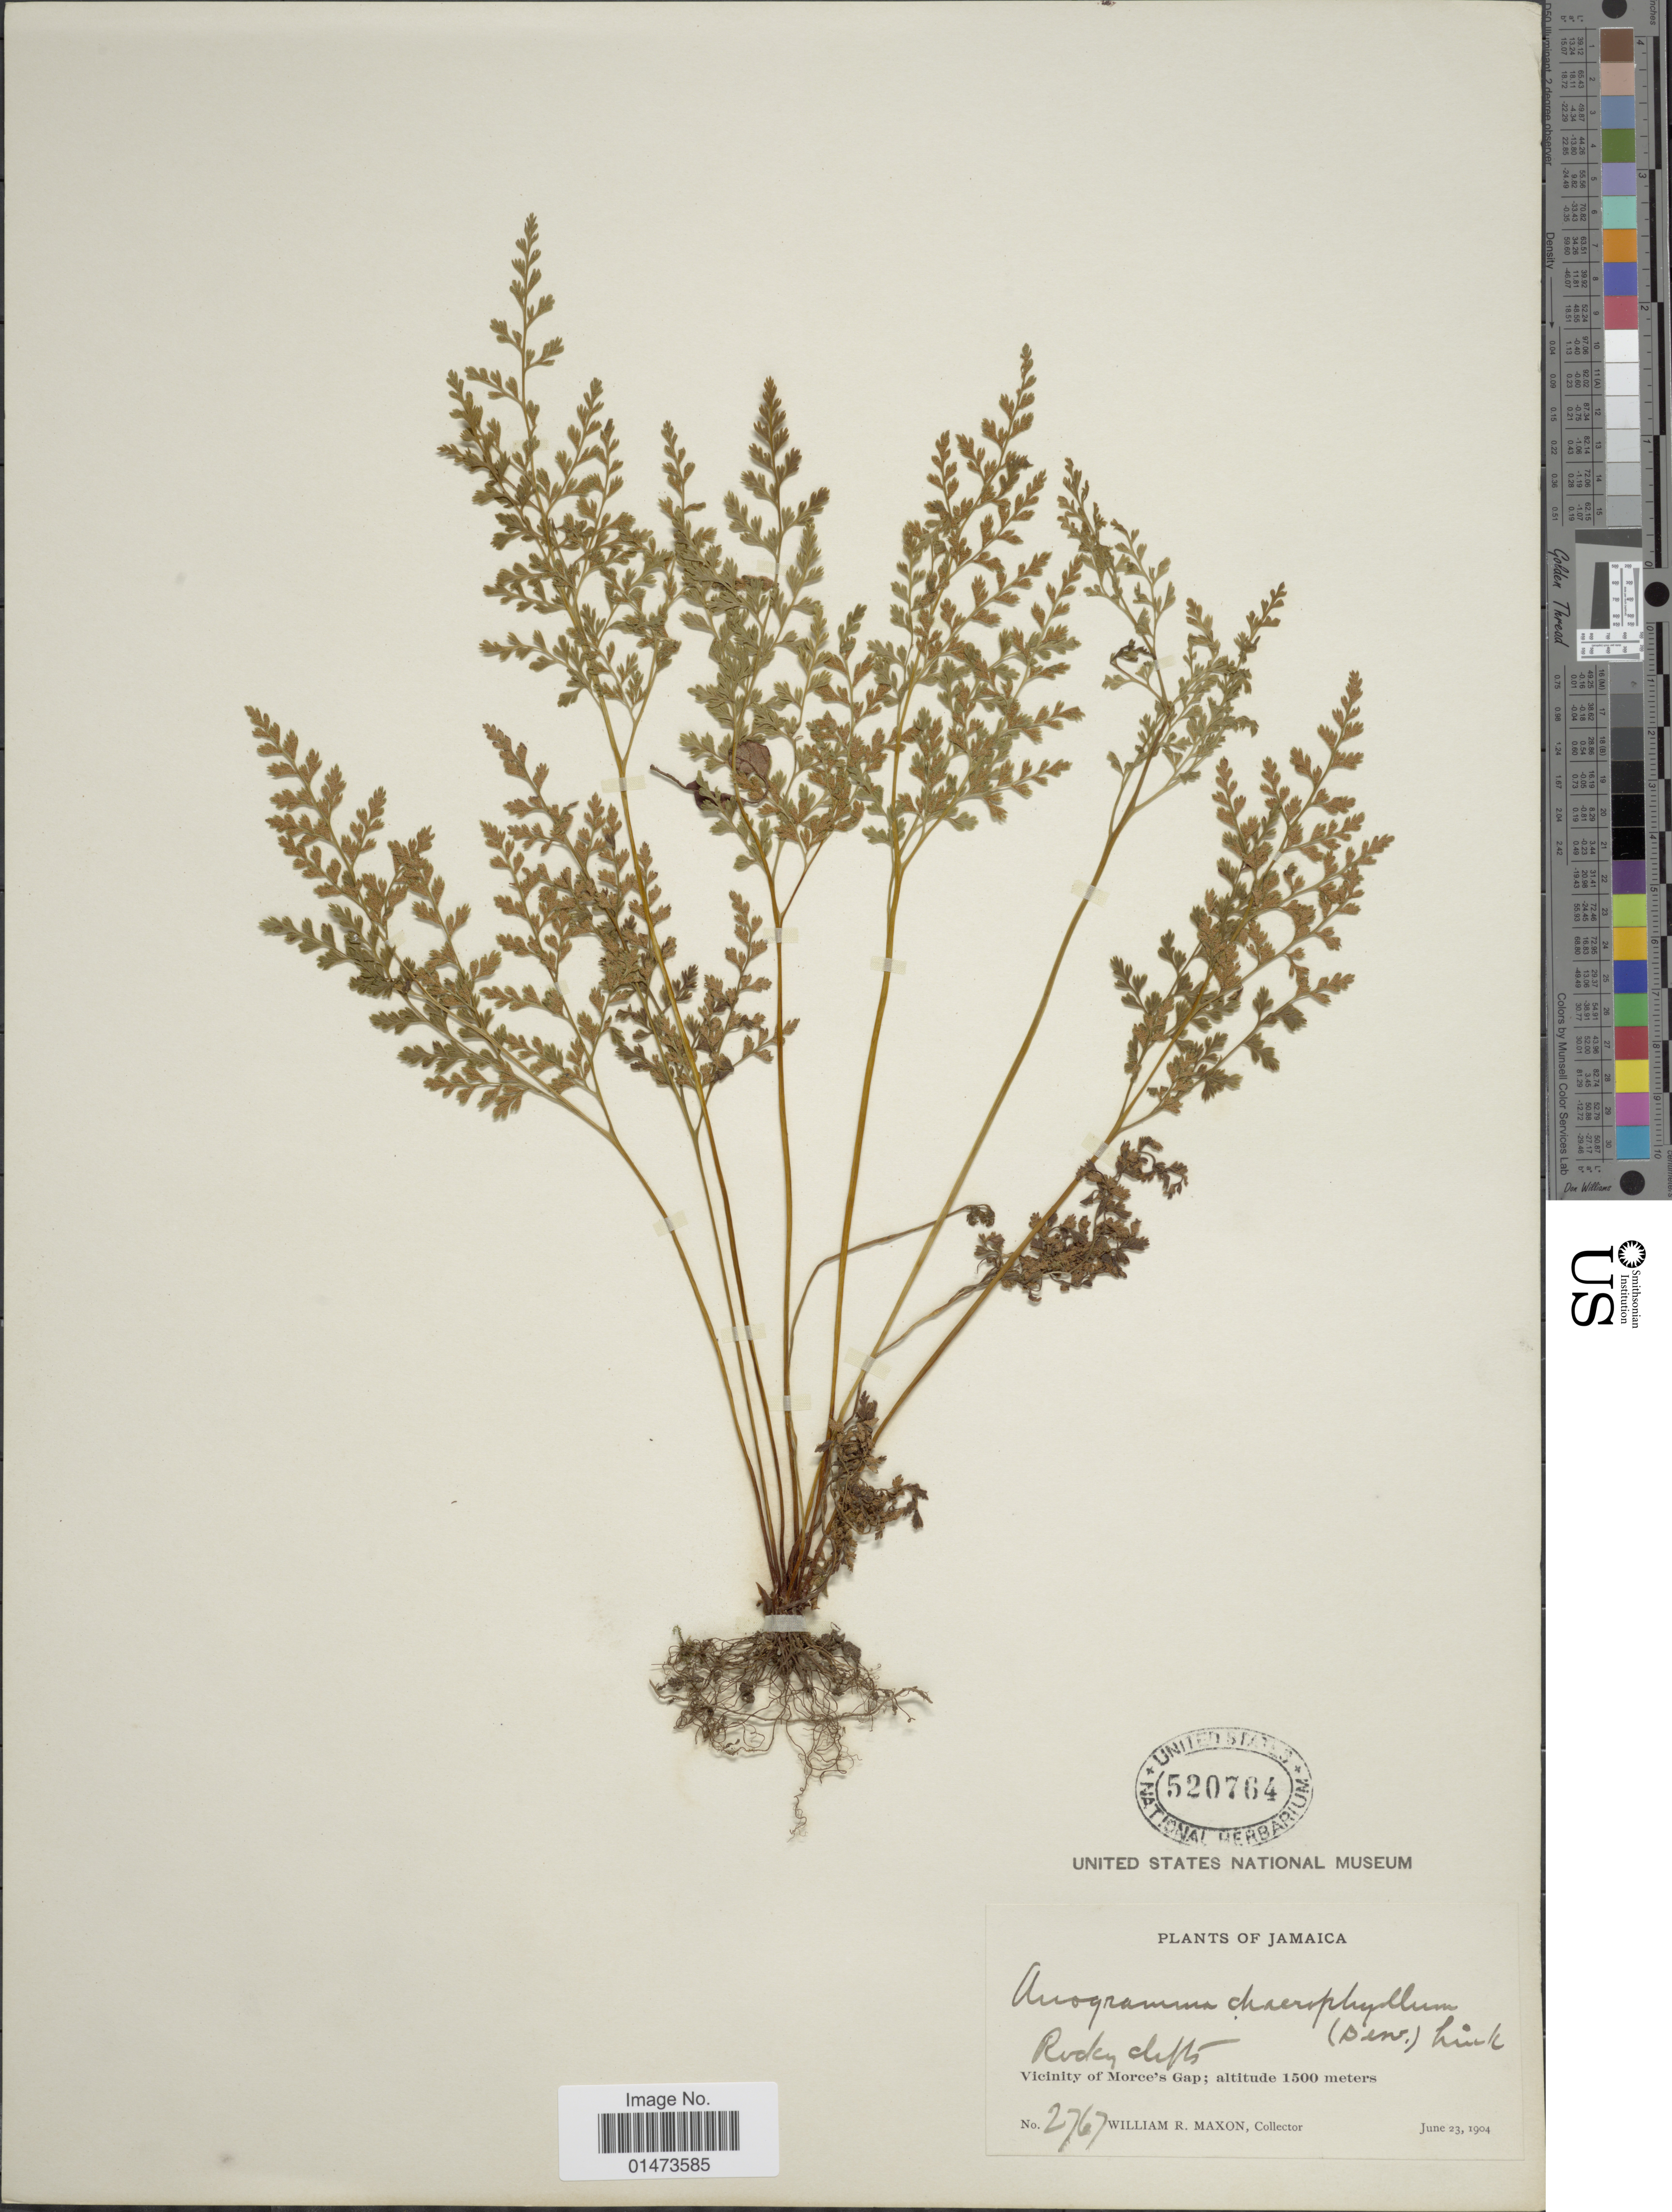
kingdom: Plantae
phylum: Tracheophyta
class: Polypodiopsida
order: Polypodiales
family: Pteridaceae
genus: Anogramma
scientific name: Anogramma chaerophylla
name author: (Desv.) Link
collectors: W. R. Maxon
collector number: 2767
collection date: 1904-06-23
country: Jamaica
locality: Rocky cliffs, vicinity of Morce's Gap.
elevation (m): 1500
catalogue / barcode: US 520764